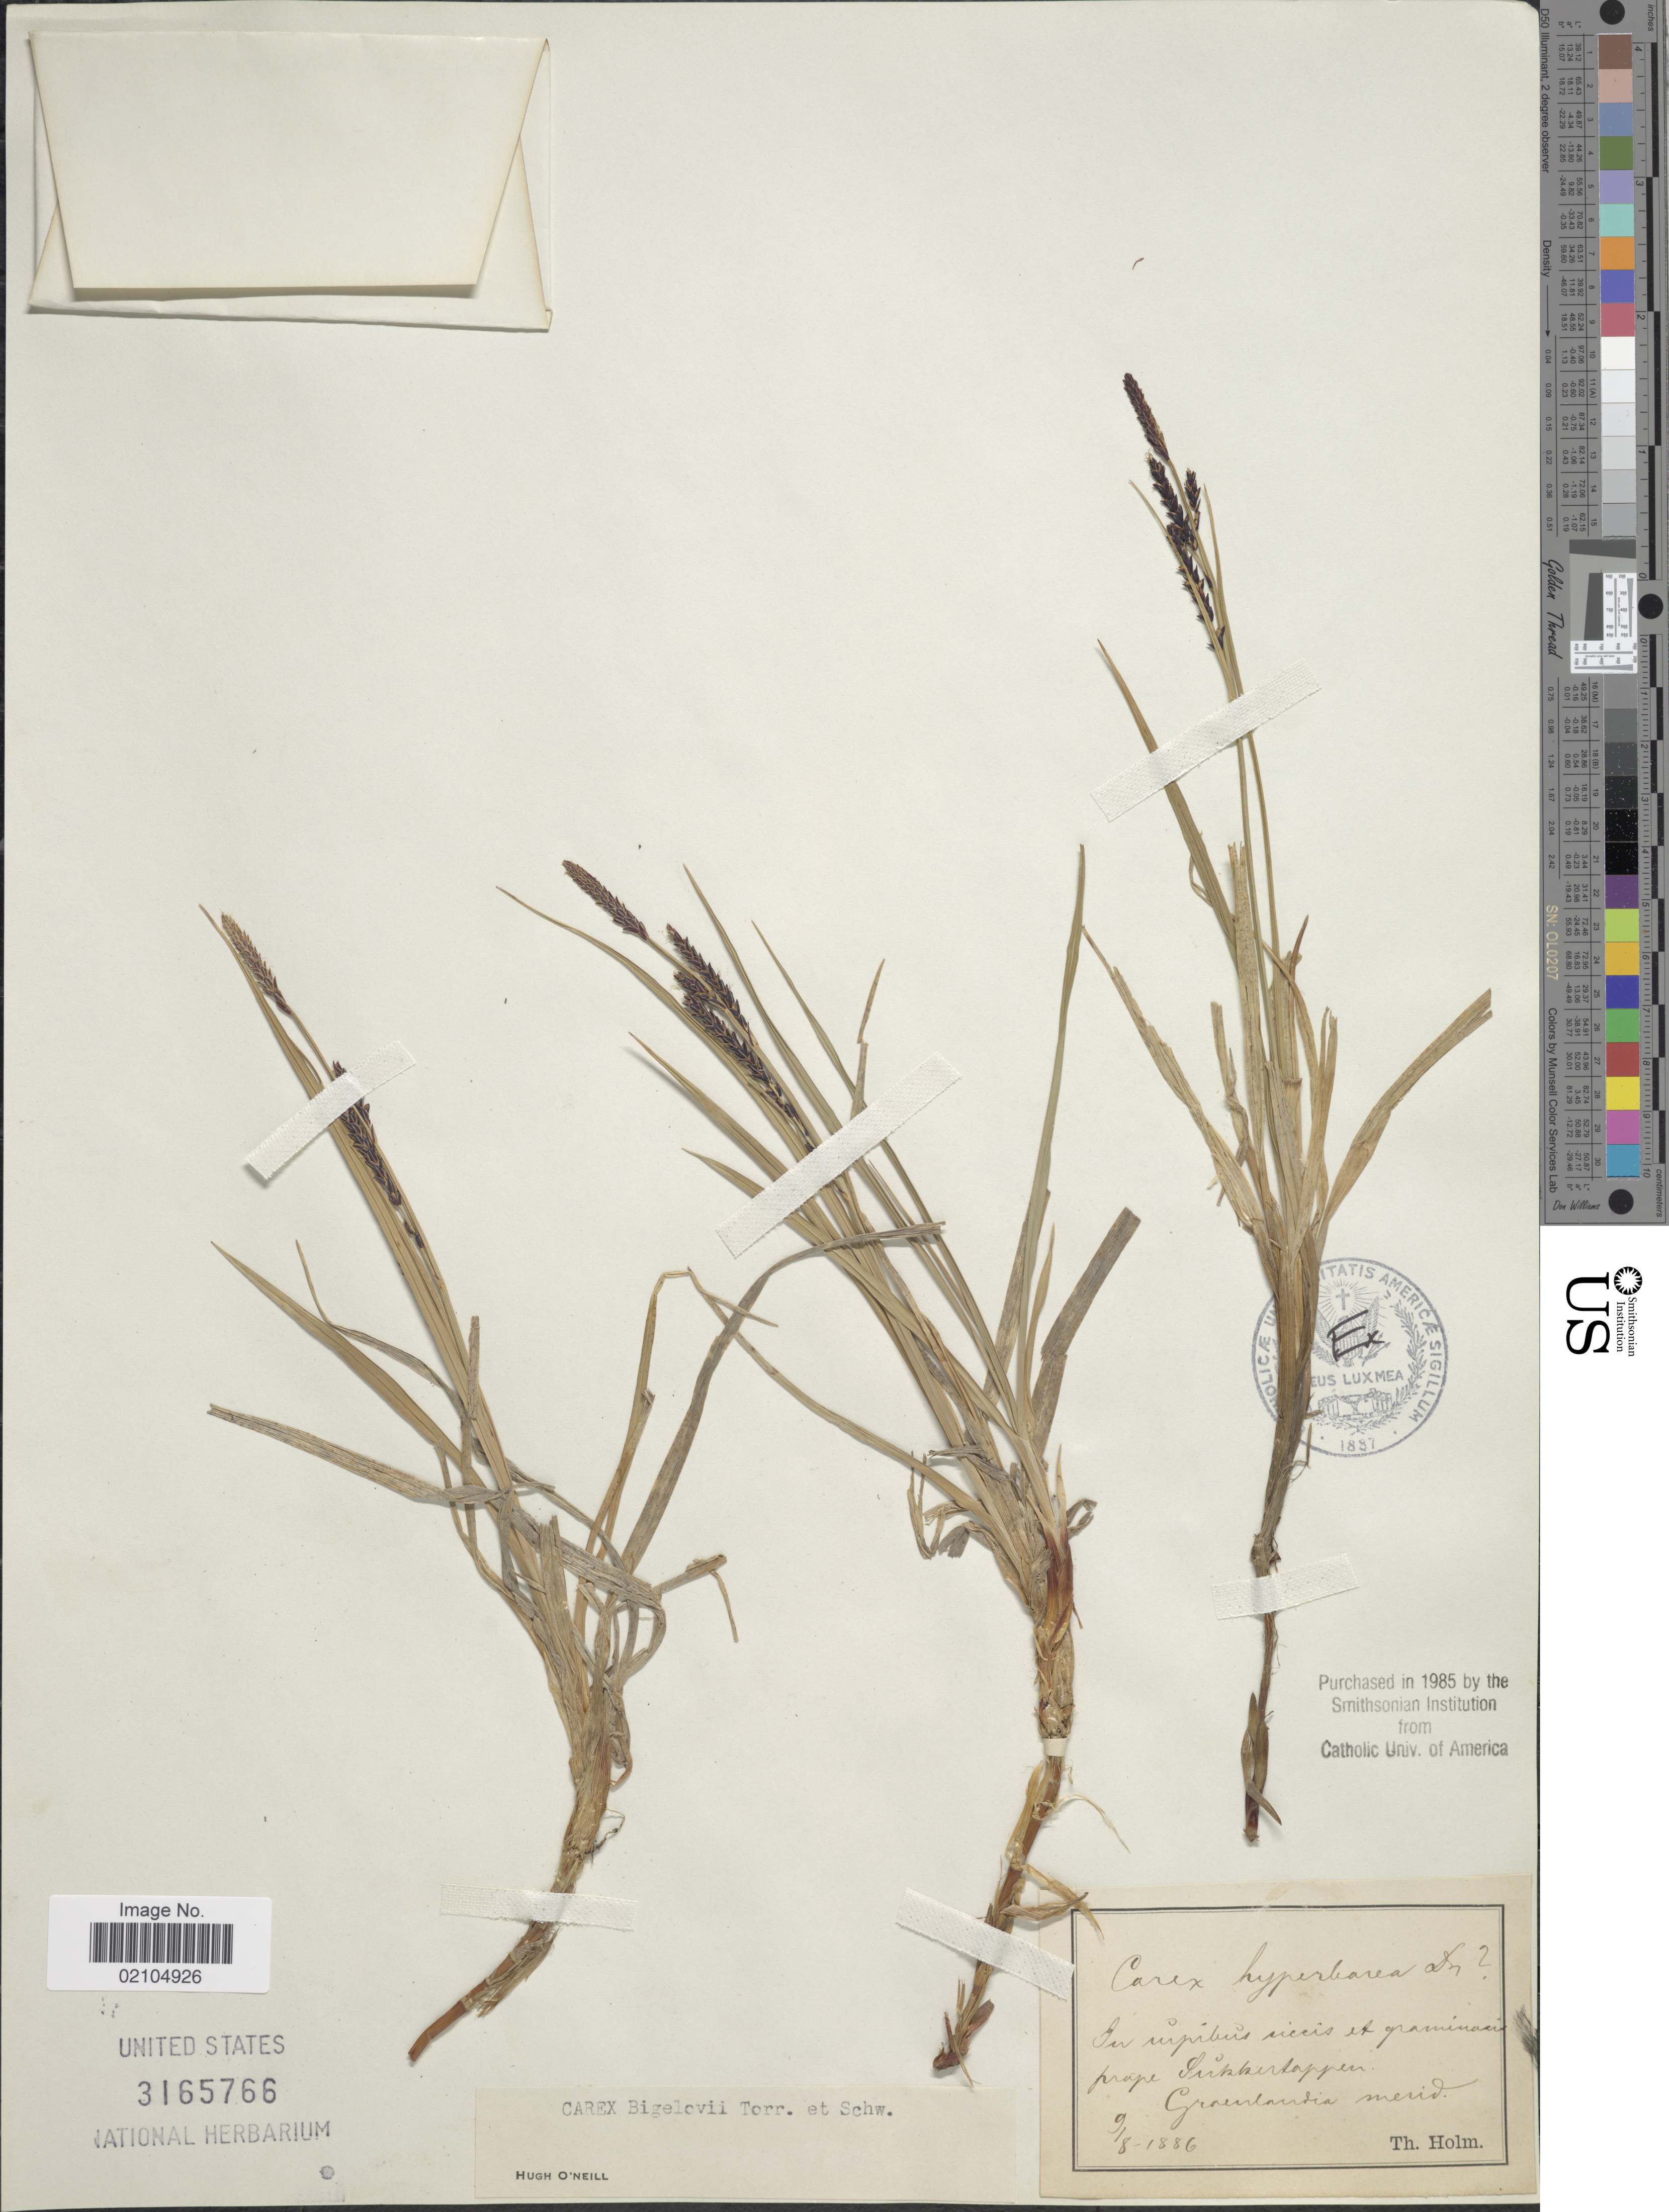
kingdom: Plantae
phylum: Tracheophyta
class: Liliopsida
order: Poales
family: Cyperaceae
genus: Carex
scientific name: Carex bigelowii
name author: Torr. ex Schwein.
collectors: T. Holm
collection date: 1886-08-09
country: Greenland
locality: In rupibus siccis et graminosis prope Sukkertoppen, Groenlandia merid.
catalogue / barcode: US 3165766